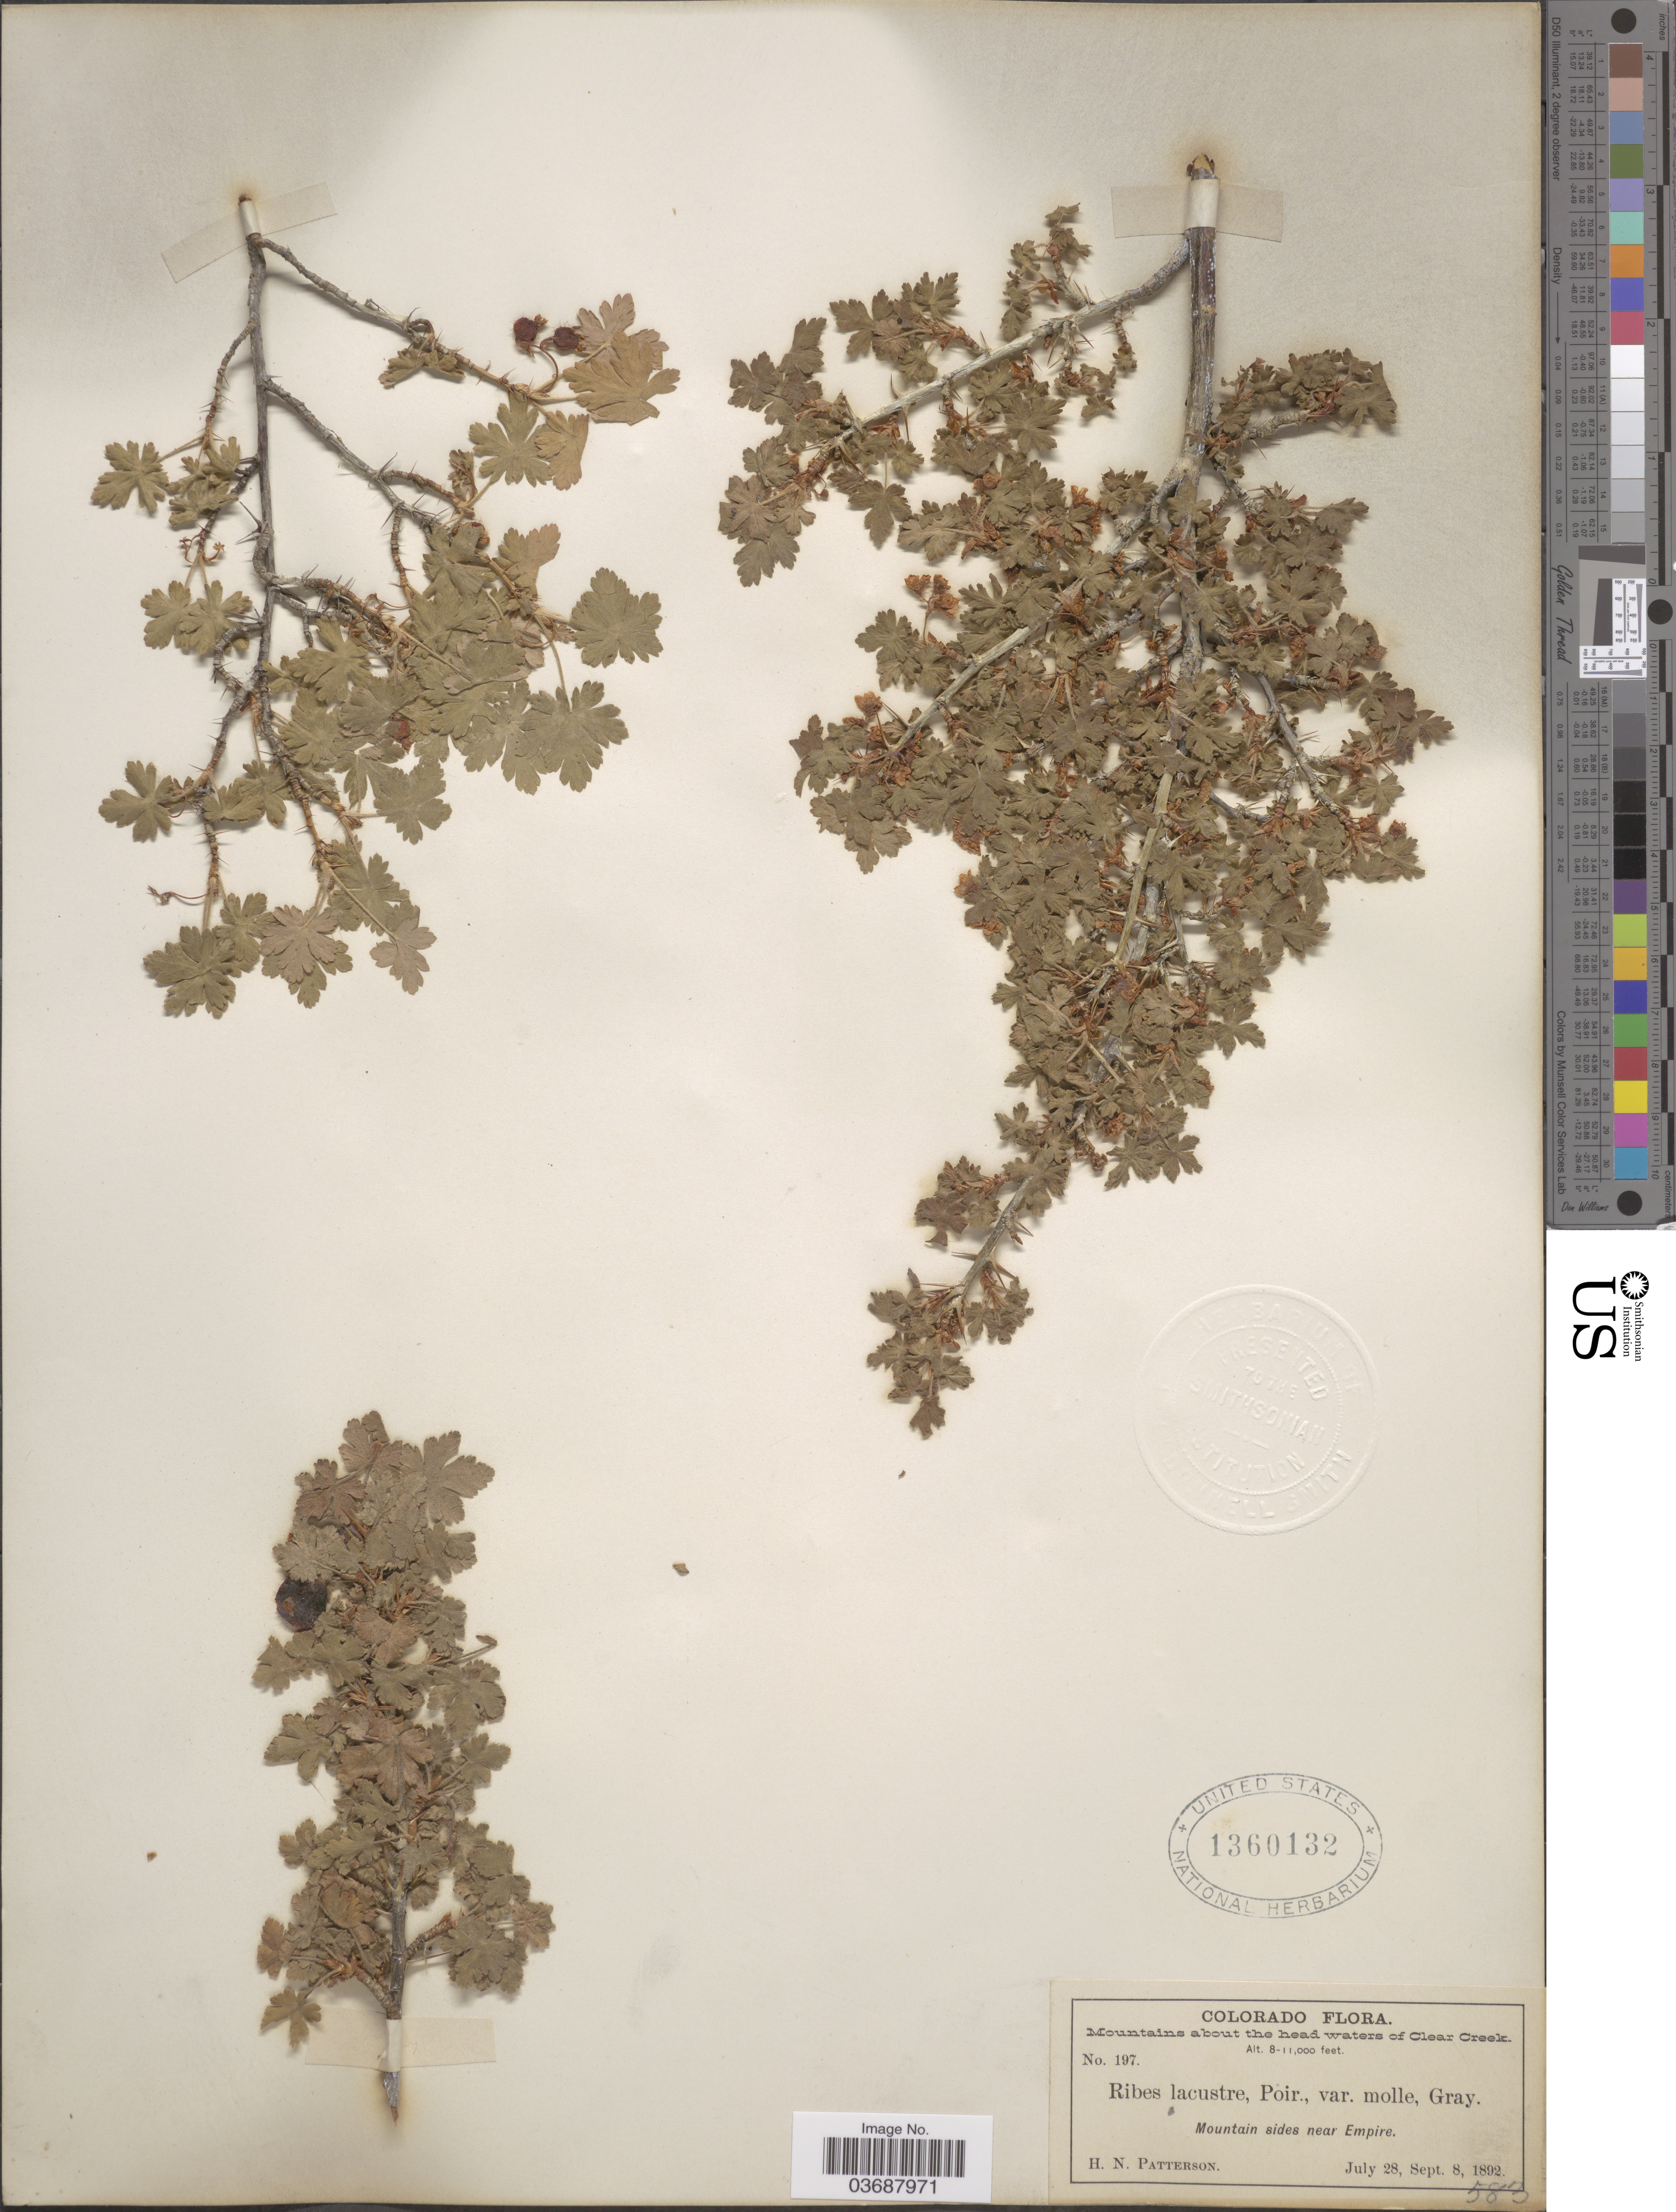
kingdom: Plantae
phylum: Tracheophyta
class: Magnoliopsida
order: Saxifragales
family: Grossulariaceae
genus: Ribes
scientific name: Ribes lacustre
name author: (Pers.) Poir.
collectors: H. N. Patterson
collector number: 197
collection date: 1892-07-28/1892-09-08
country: United States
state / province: Colorado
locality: Mountains about the head waters of Clear Creek. Mountain sids near Empire.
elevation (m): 2438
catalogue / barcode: US 1360132